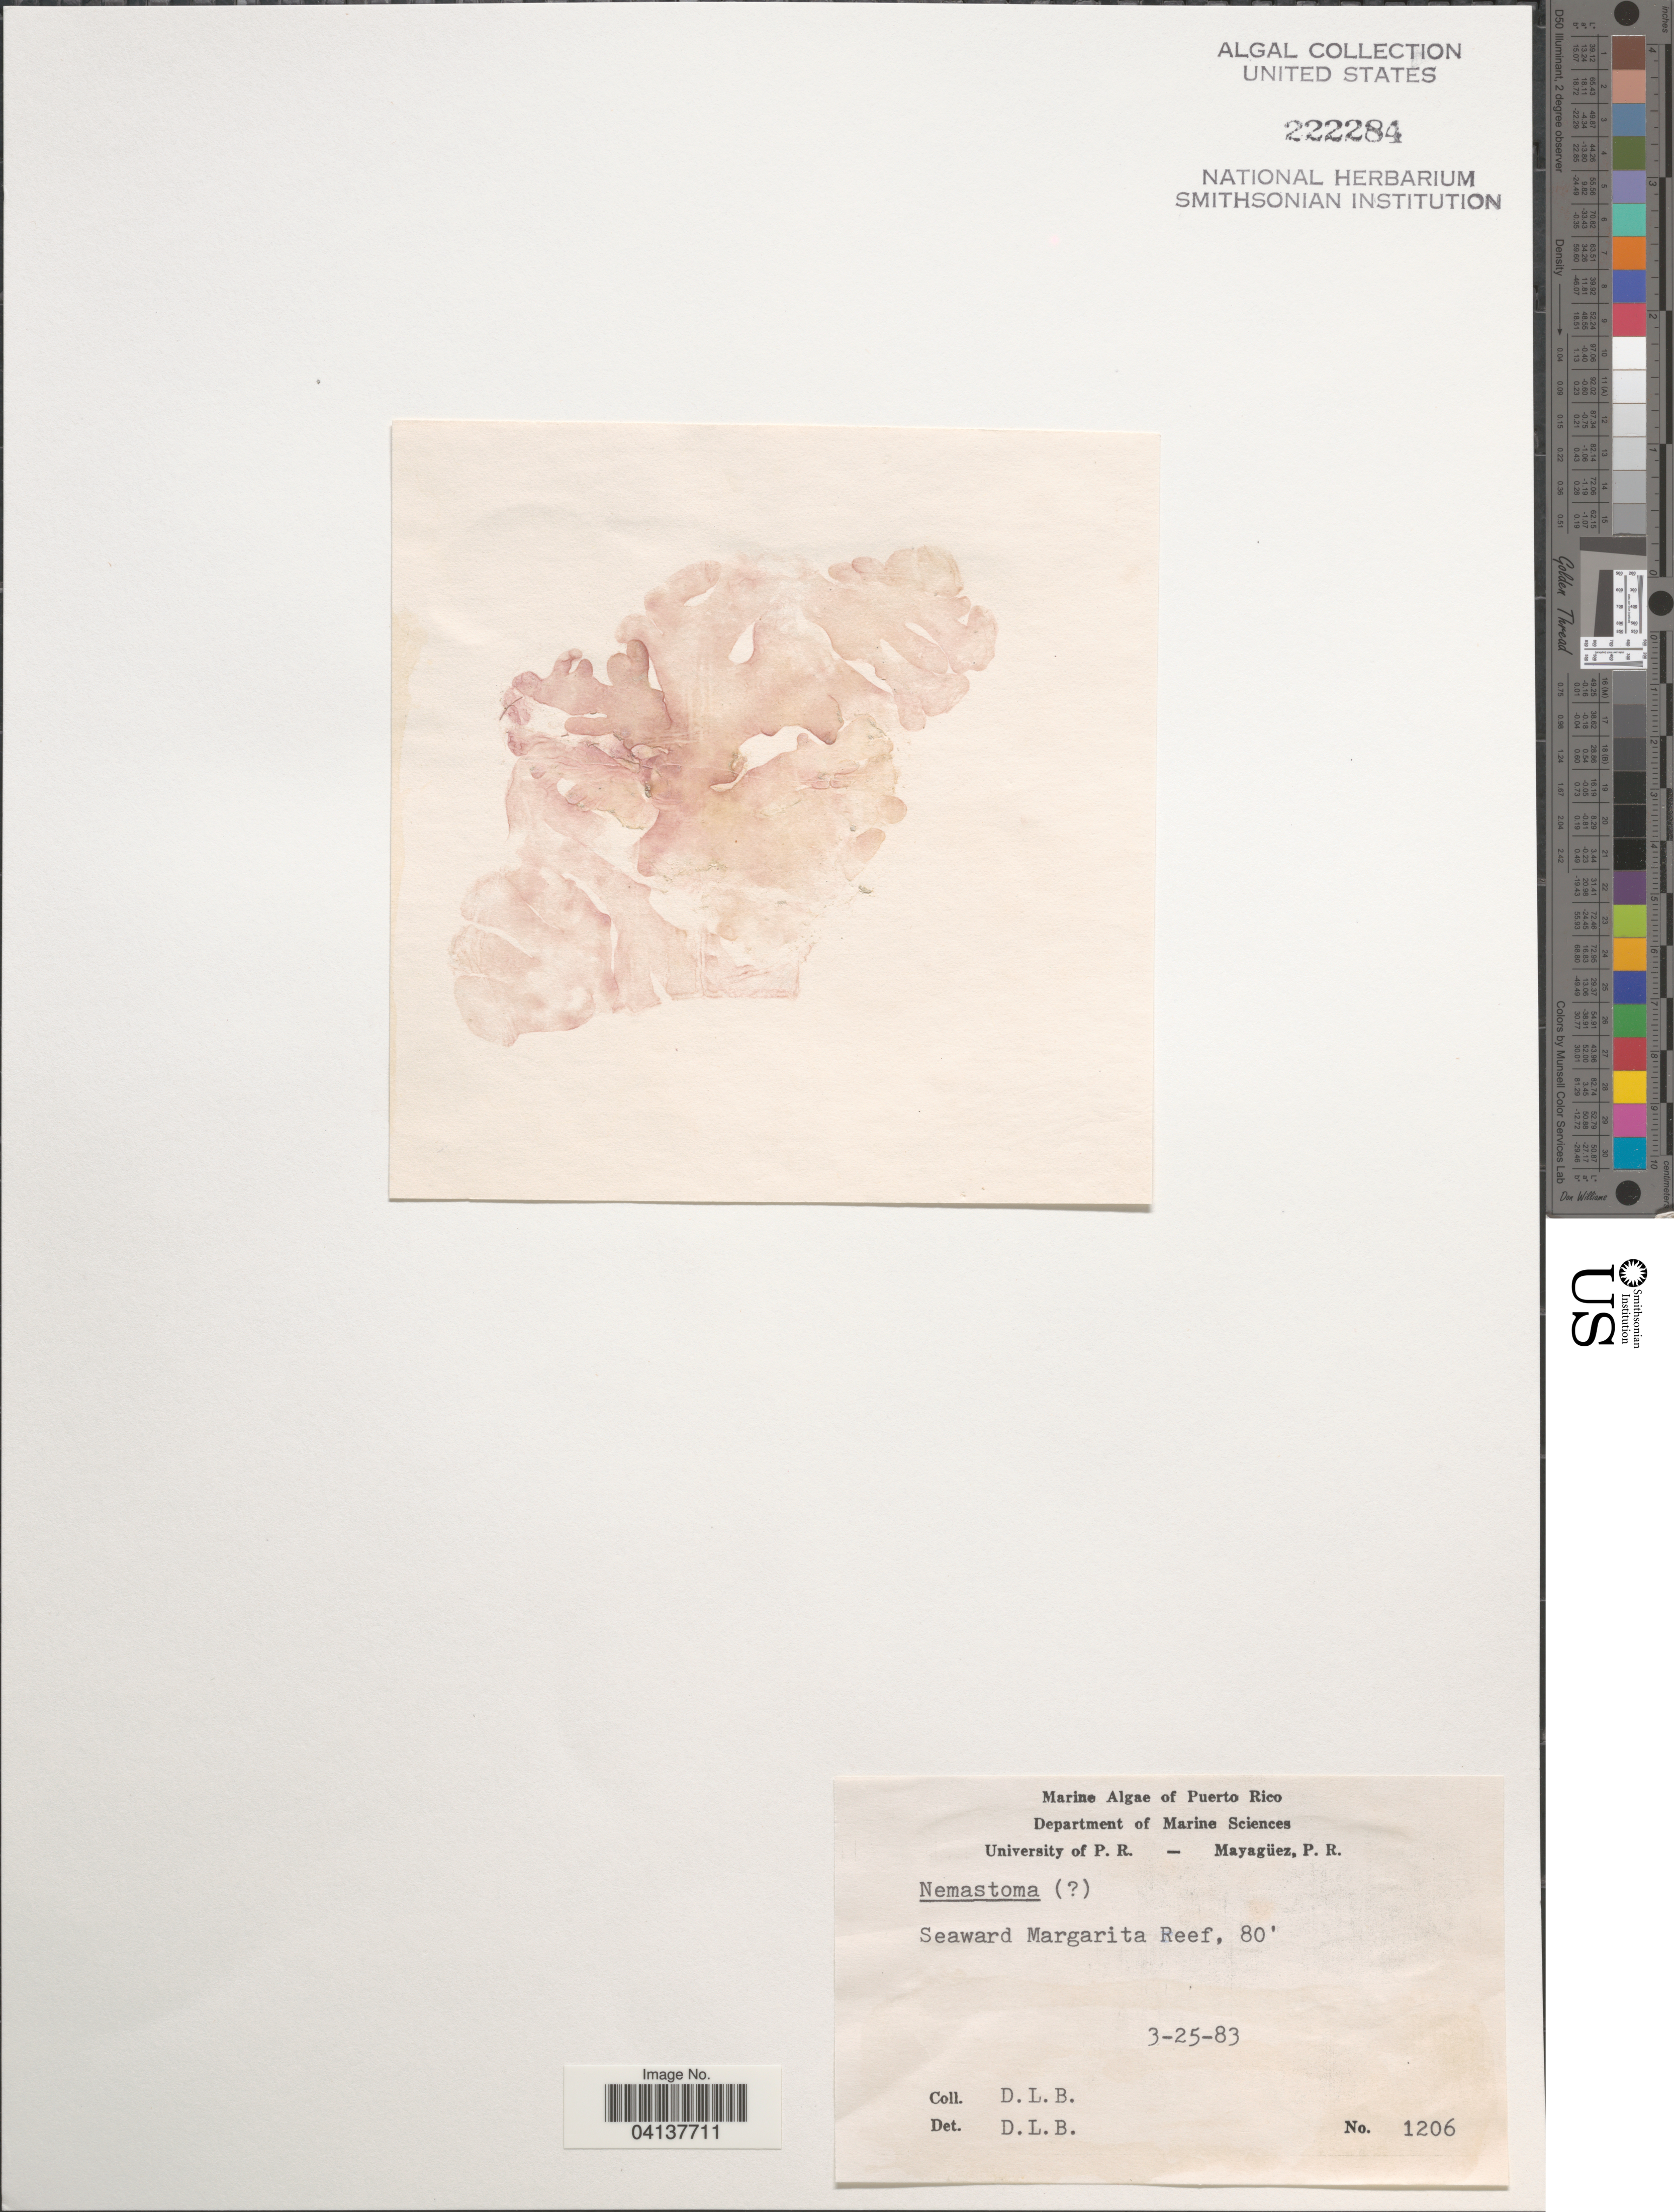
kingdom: Plantae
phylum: Rhodophyta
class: Florideophyceae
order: Nemastomatales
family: Nemastomataceae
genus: Nemastoma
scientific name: Nemastoma sp.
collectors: D. L. B.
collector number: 1206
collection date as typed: Transcribed d/m/y: 25/3/83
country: Puerto Rico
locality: Seaward Margarita Reef.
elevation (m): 24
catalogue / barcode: US 222284